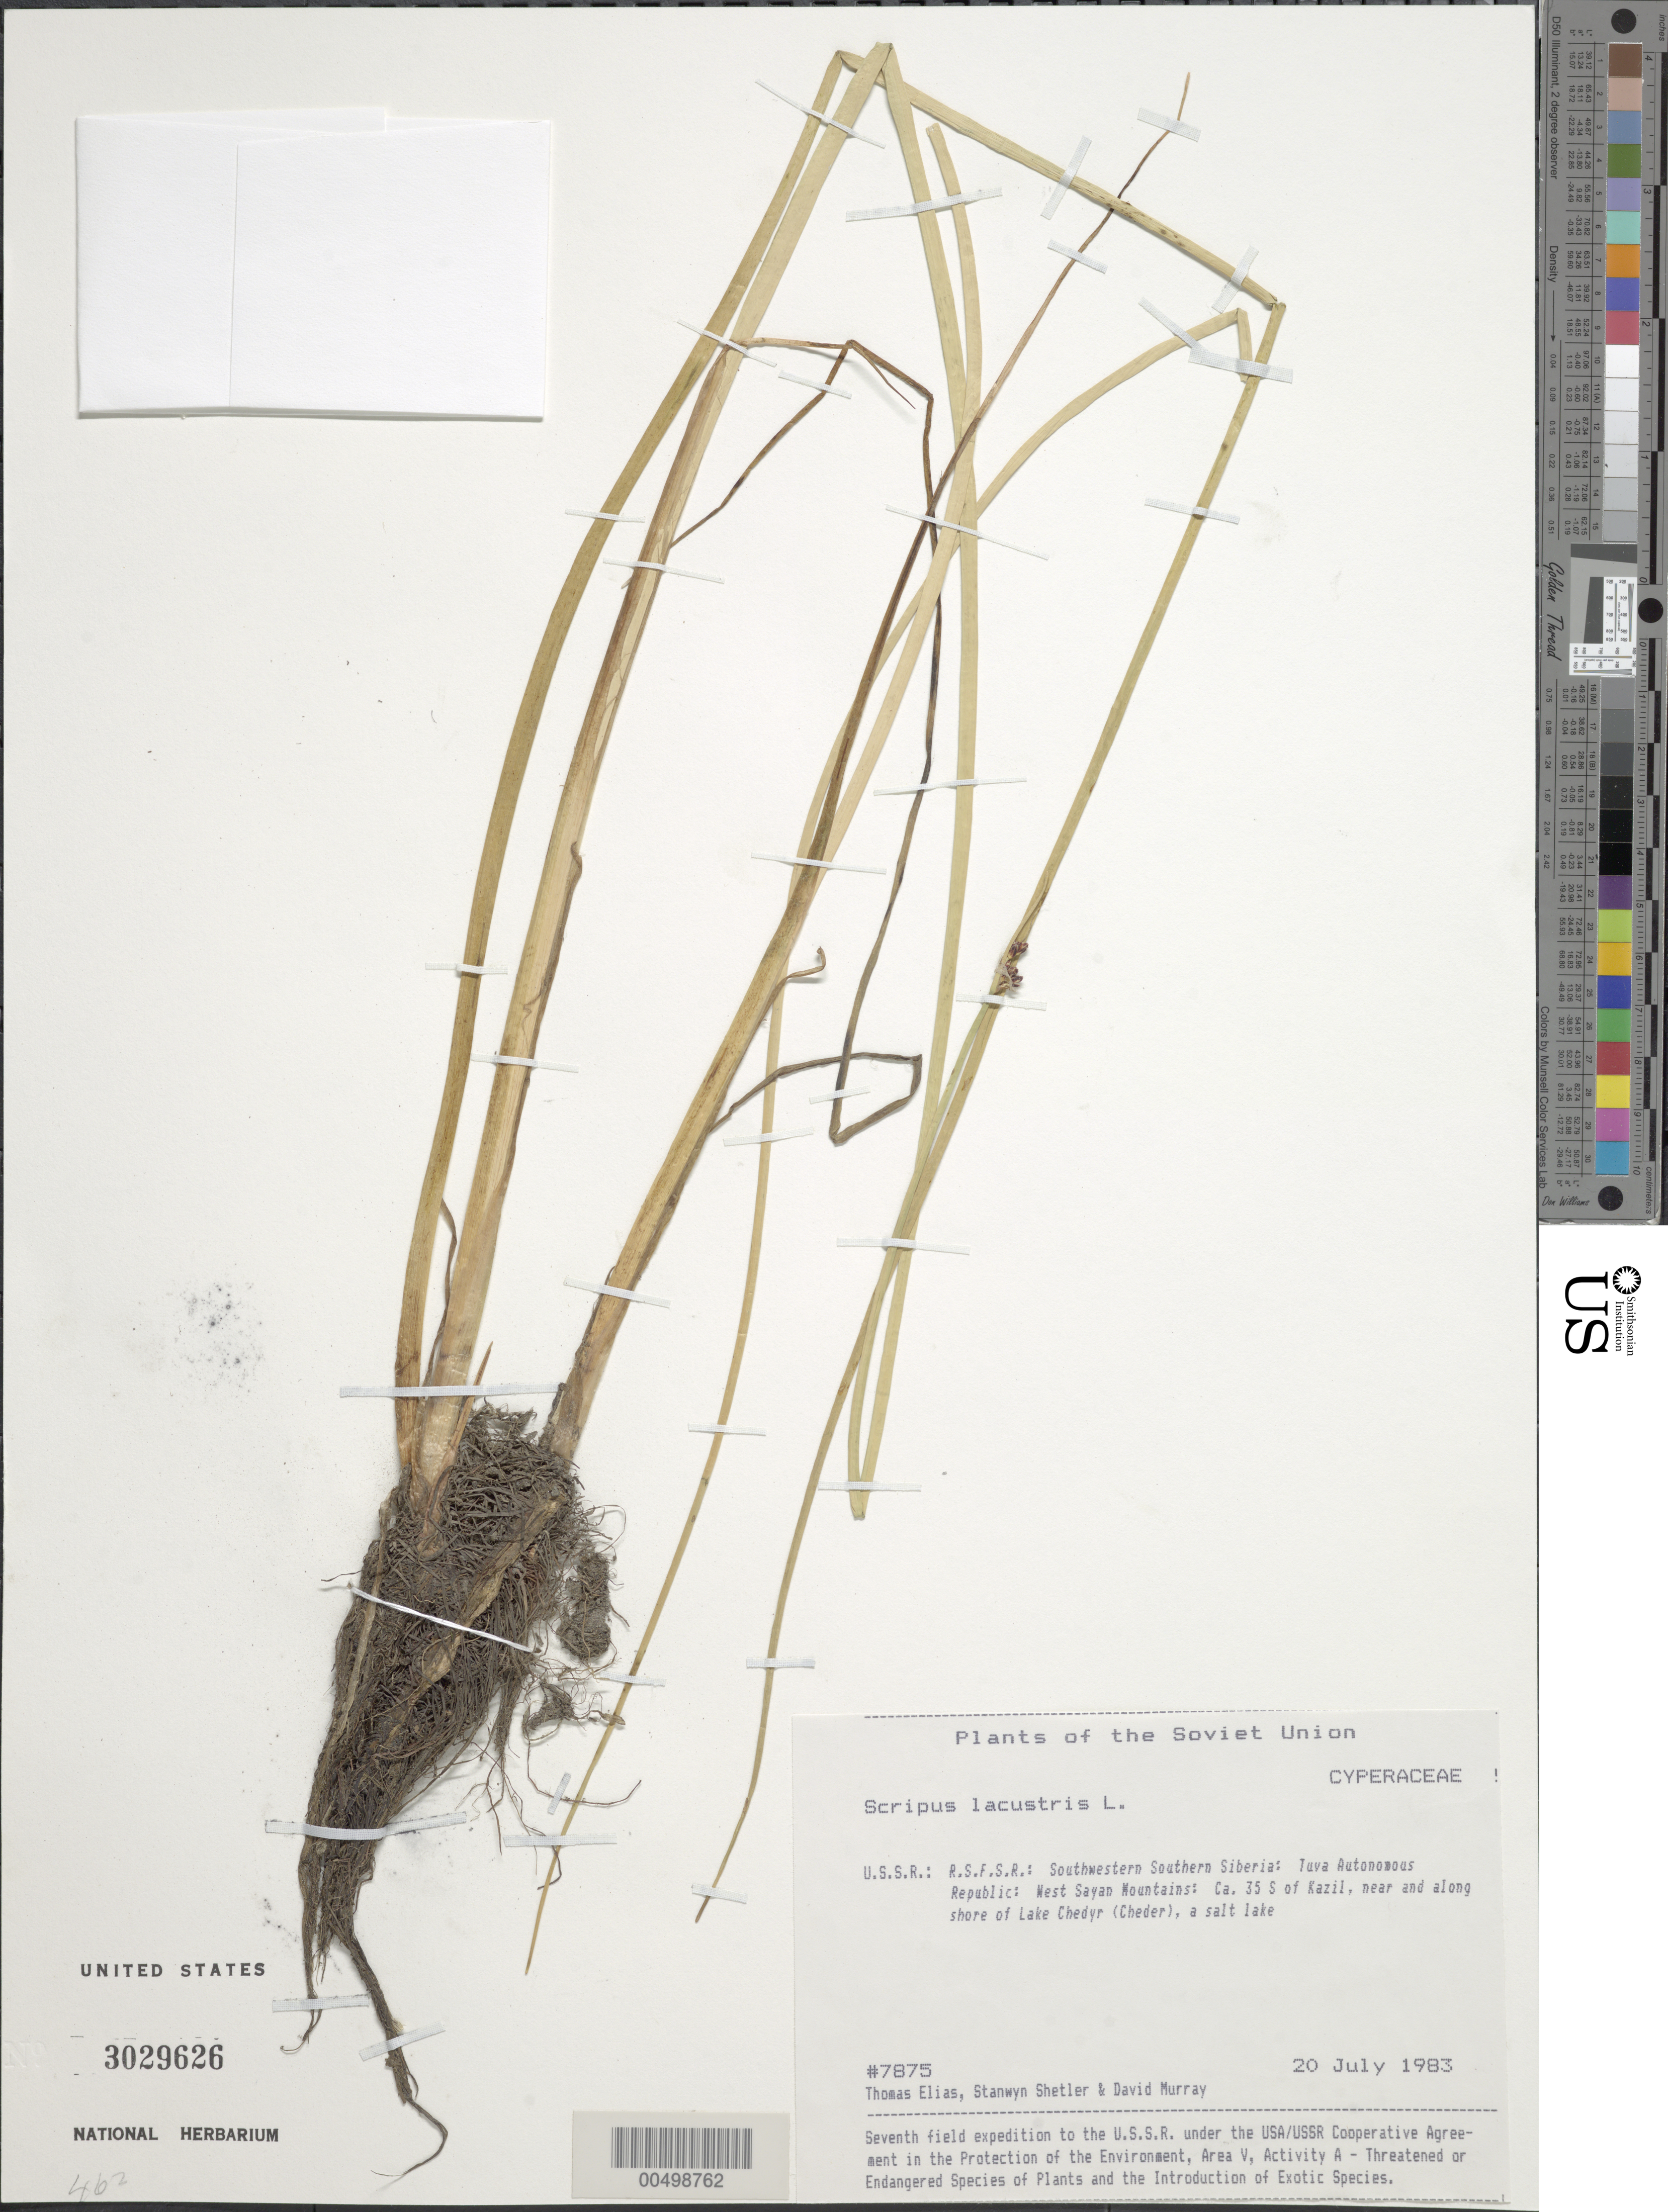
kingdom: Plantae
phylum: Tracheophyta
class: Liliopsida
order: Poales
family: Cyperaceae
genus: Scirpus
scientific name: Scirpus lacustris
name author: L.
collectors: T. Elias, S. Shetler & D. F. Murray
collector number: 7875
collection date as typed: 20 Jul 1983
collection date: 1983-07-20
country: Russian Federation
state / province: Tuva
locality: West Sayan Mountains, ca. 35 [km] S of Kazil [Kyzyl], near and along shore of Lake Chedyr [Cheder]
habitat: salt lake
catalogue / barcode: US 3029626